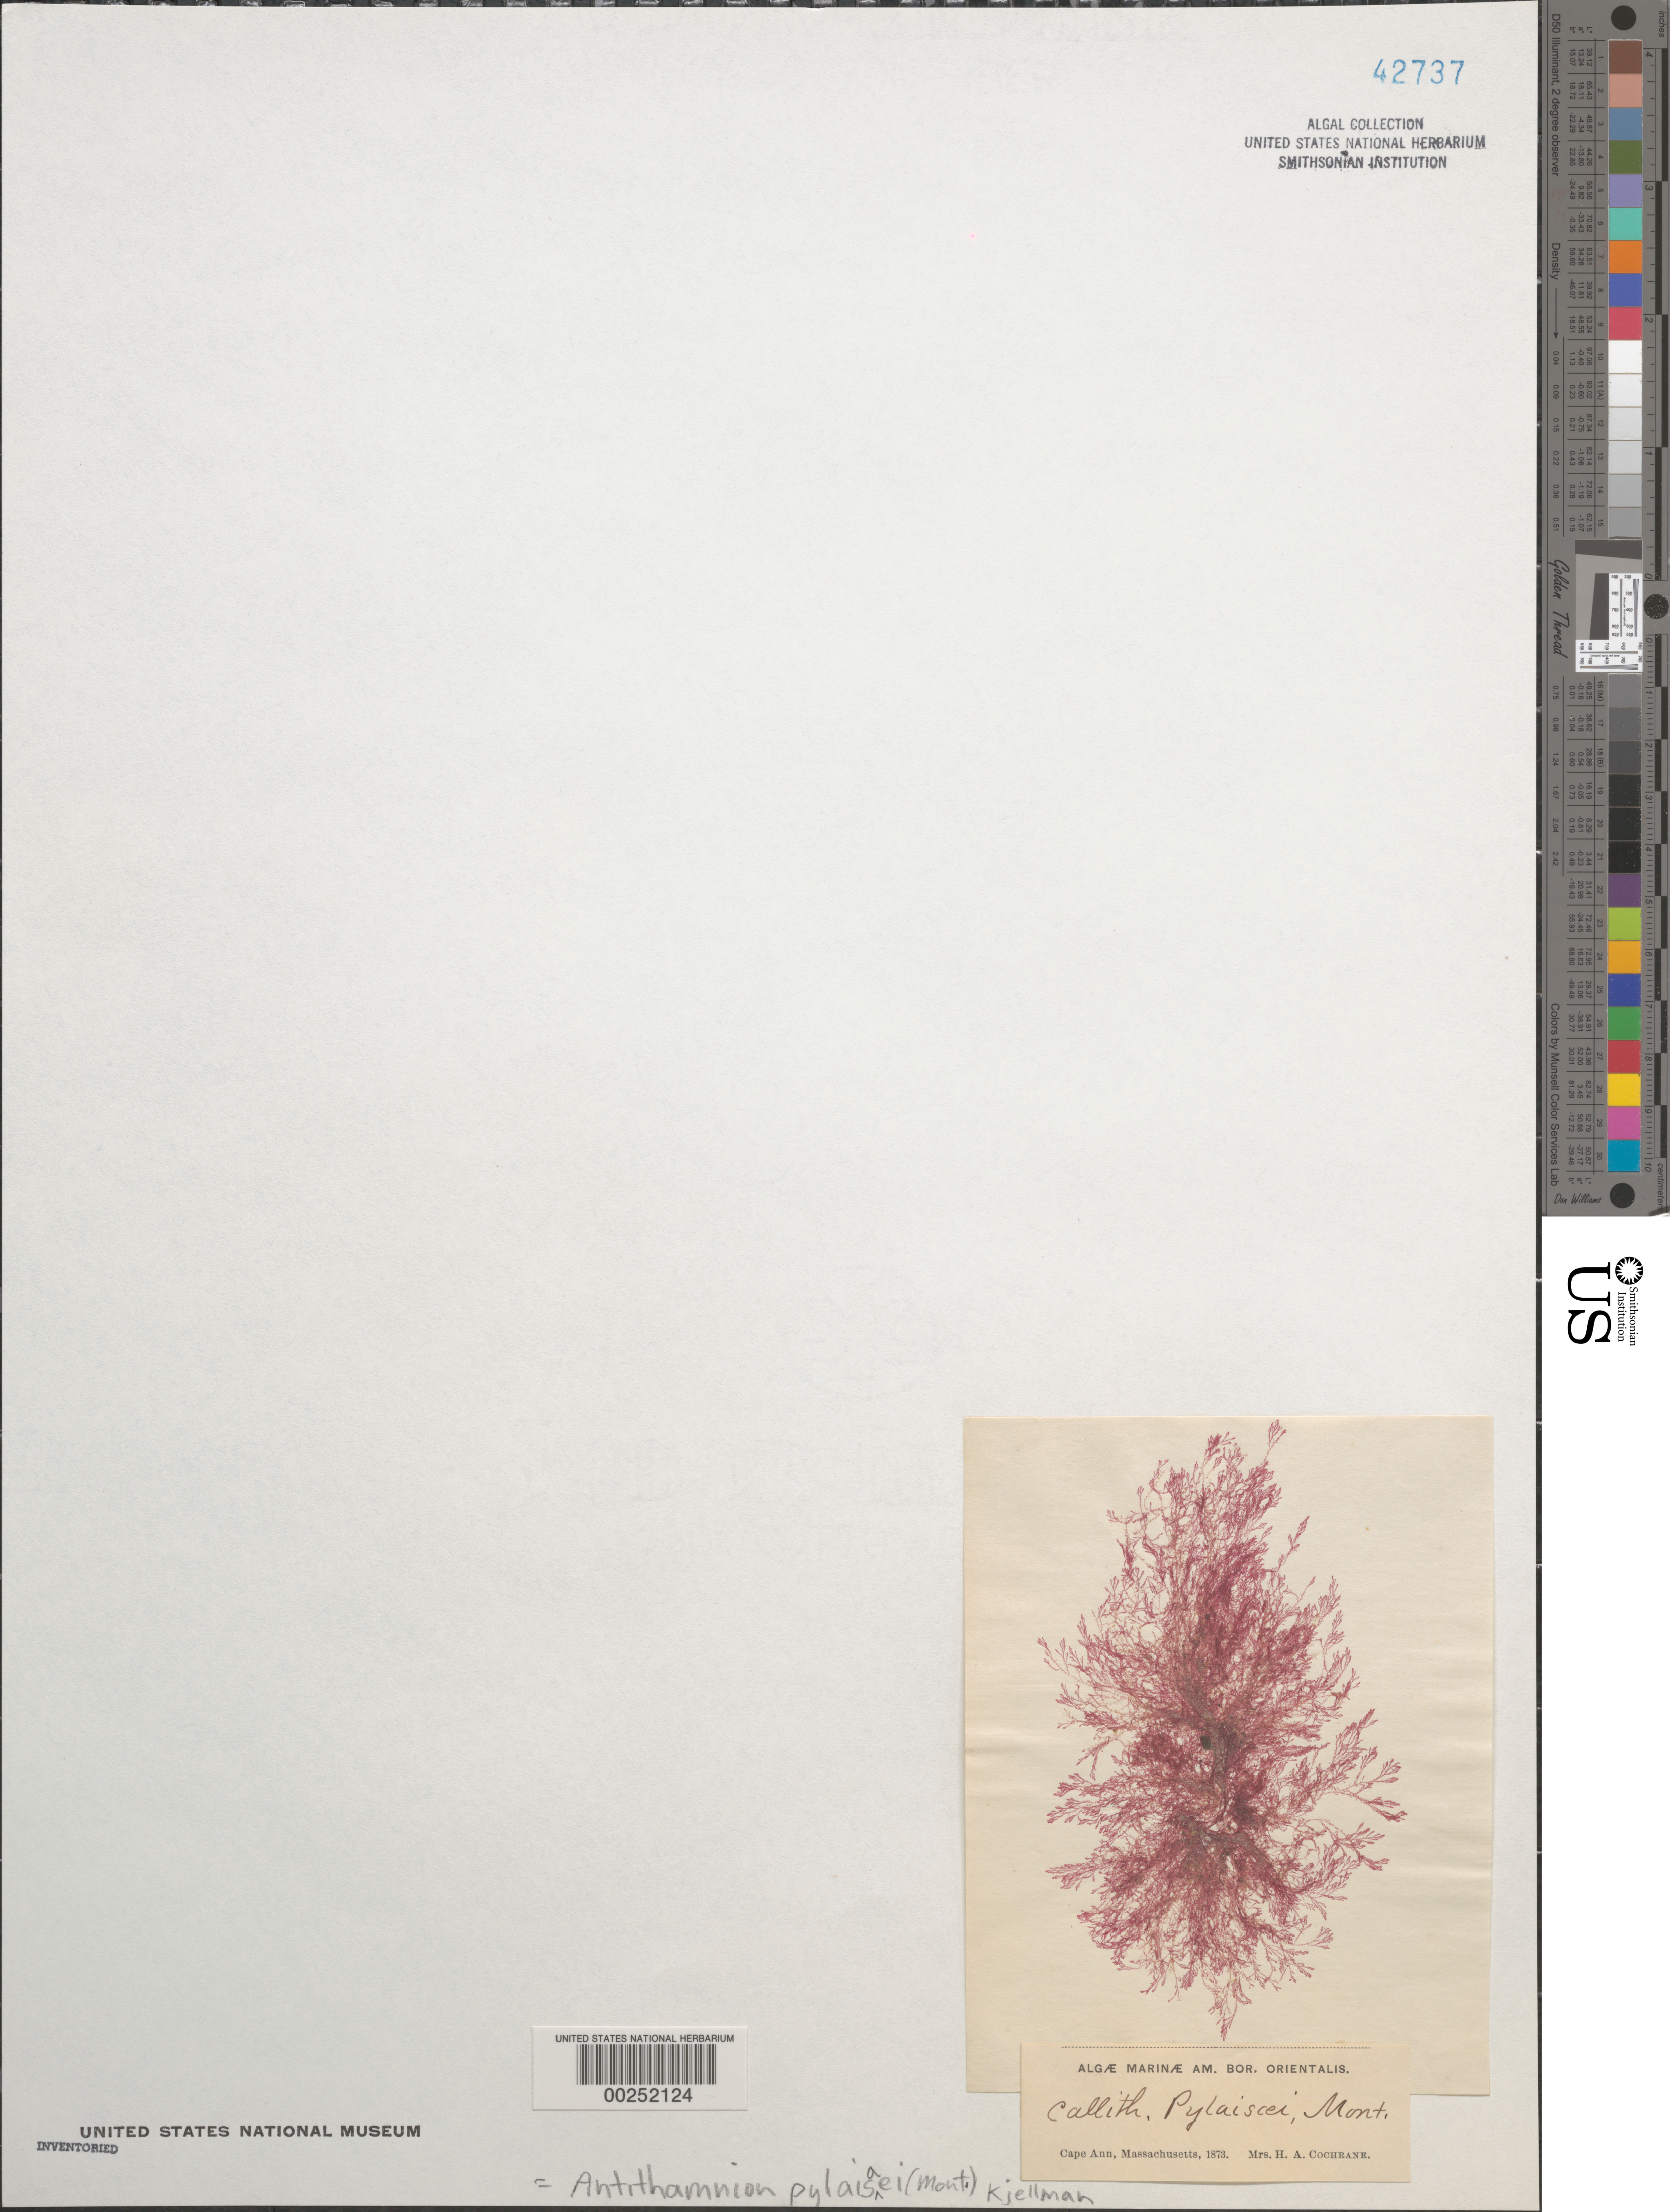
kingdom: Plantae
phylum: Rhodophyta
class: Florideophyceae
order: Ceramiales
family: Ceramiaceae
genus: Scagelia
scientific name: Scagelia pylaisaei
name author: (Montagne) M.J. Wynne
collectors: H. Cochrane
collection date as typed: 1873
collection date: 1873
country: United States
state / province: Massachusetts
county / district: Essex County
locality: Cape Ann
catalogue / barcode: US 42737